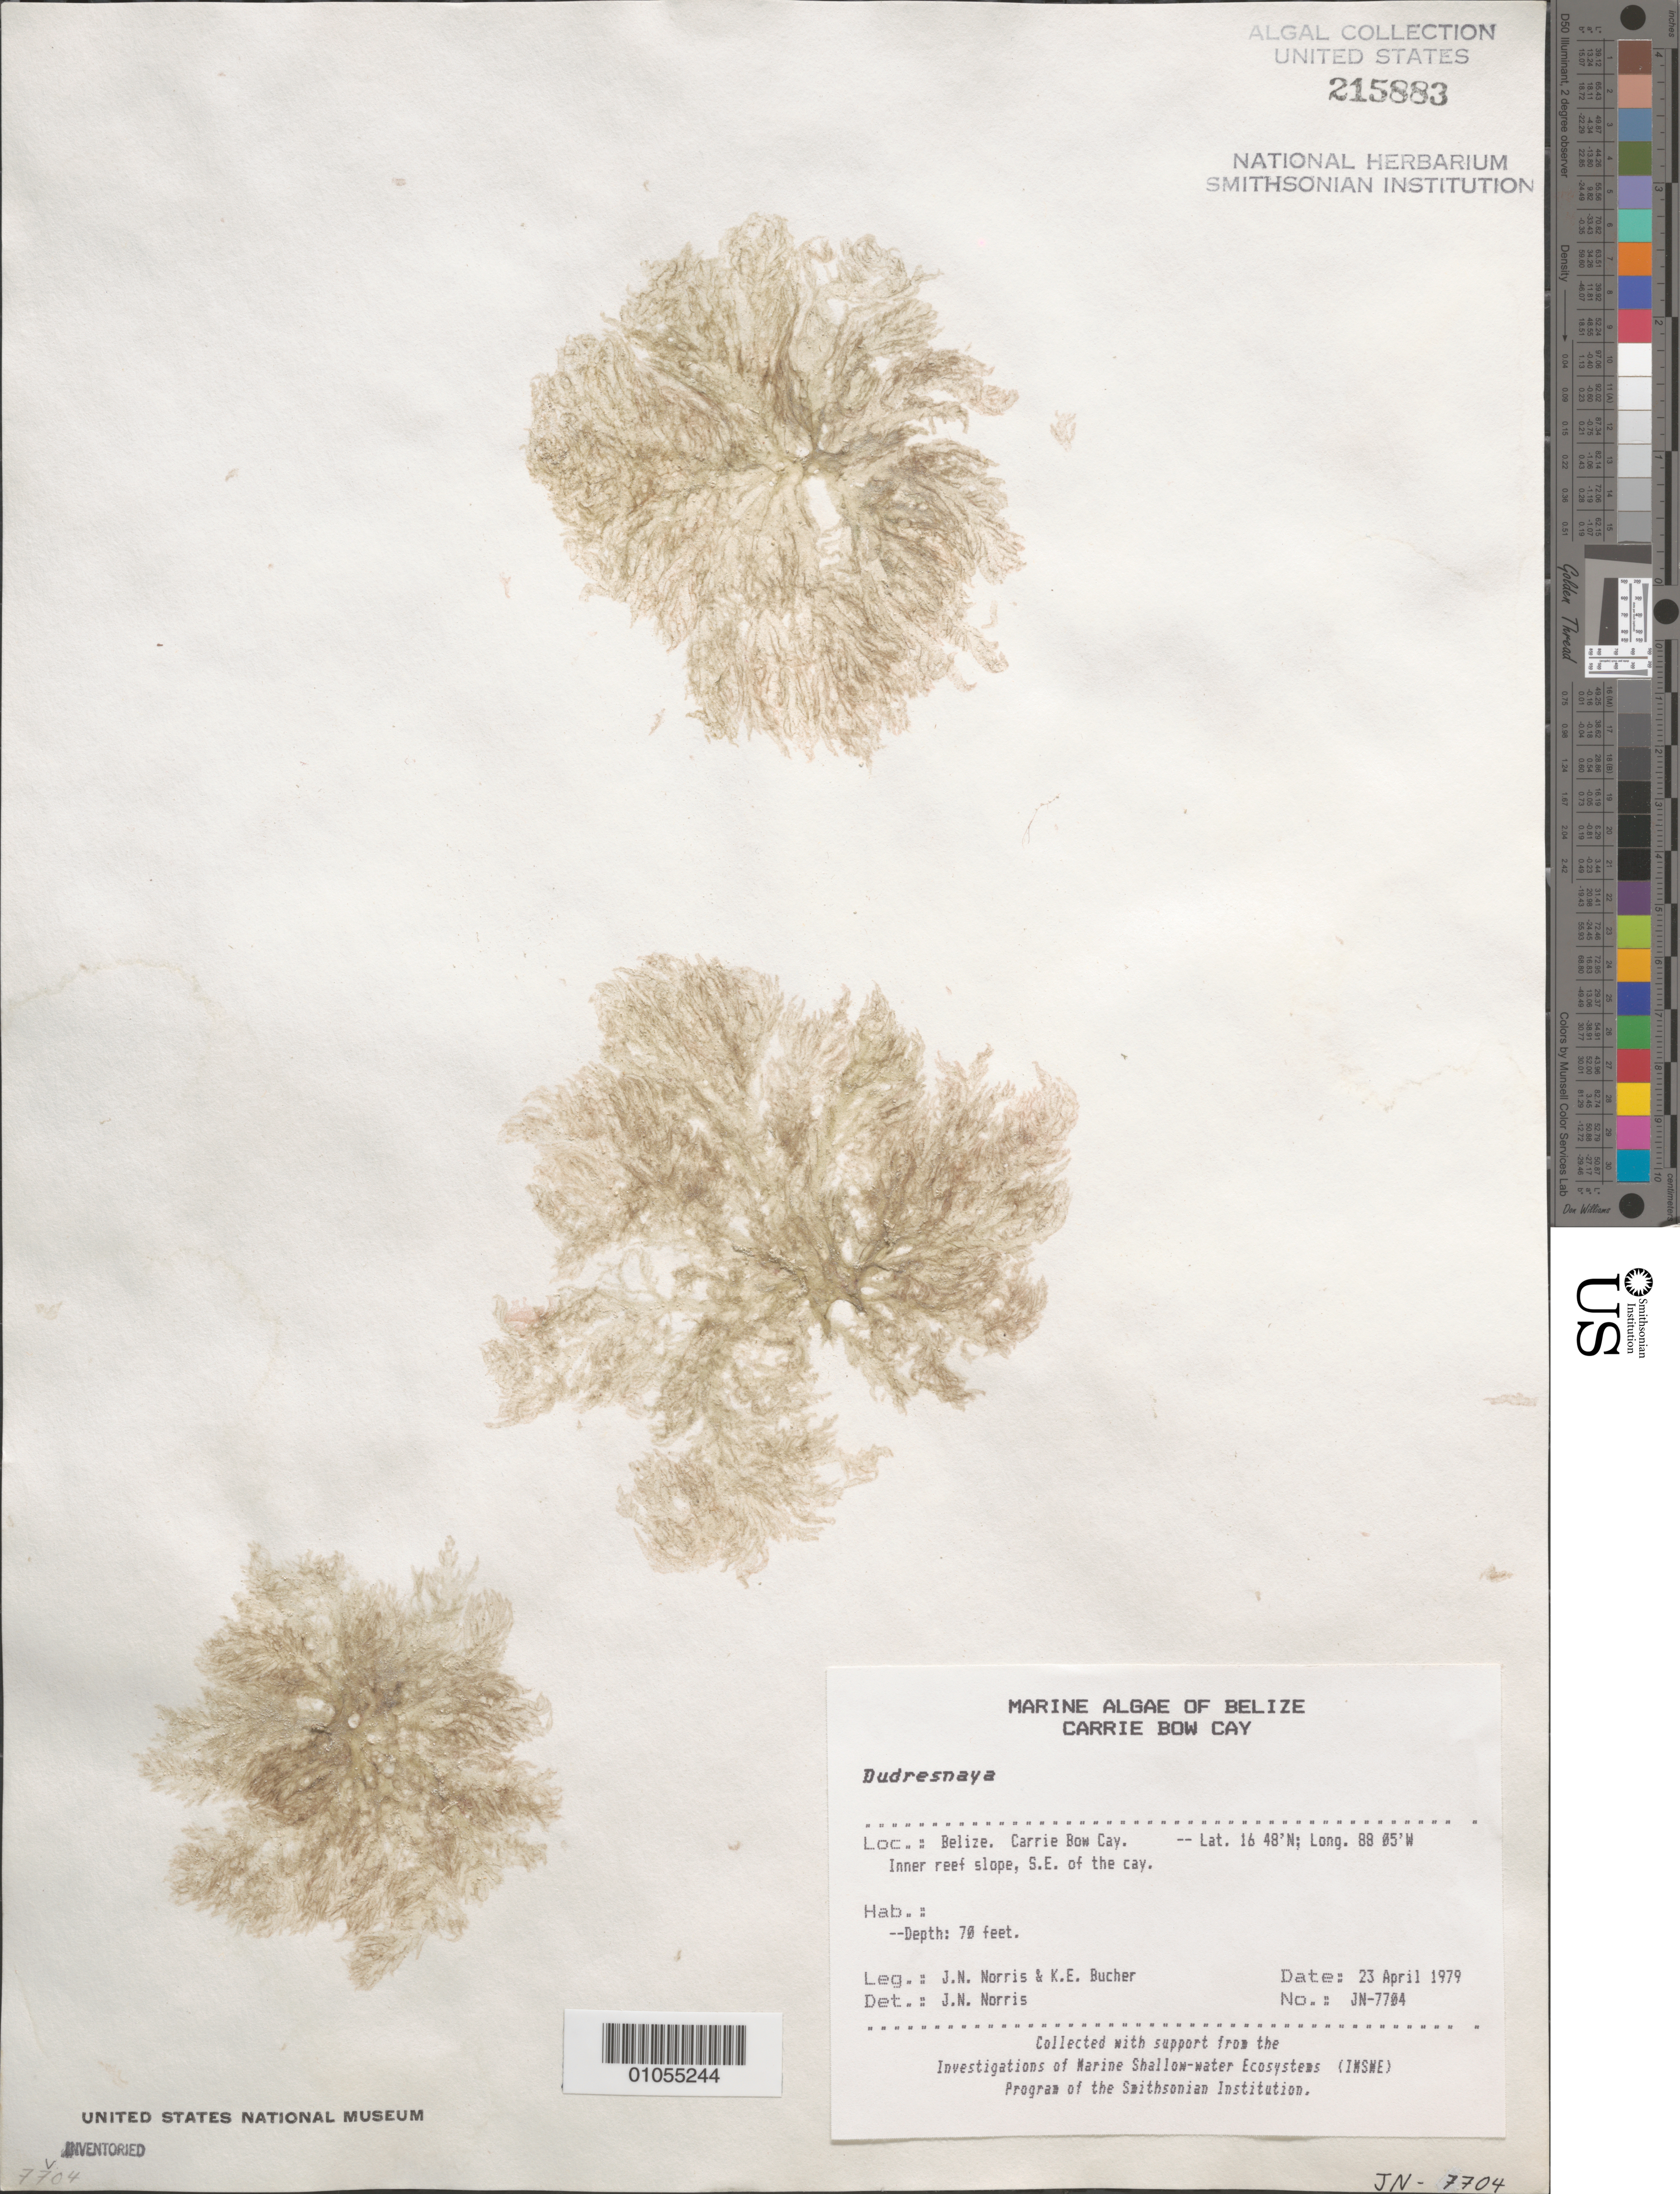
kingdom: Plantae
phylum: Rhodophyta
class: Florideophyceae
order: Gigartinales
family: Dumontiaceae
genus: Dudresnaya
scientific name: Dudresnaya sp.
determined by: Norris, James N.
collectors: J. N. Norris & K. E. Bucher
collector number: JN-7704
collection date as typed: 23 Apr 1979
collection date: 1979-04-23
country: Belize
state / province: Stann Creek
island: Carrie Bow Cay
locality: Southeast of Carrie Bow Cay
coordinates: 16 48'N, 88 05'W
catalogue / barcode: US 215883